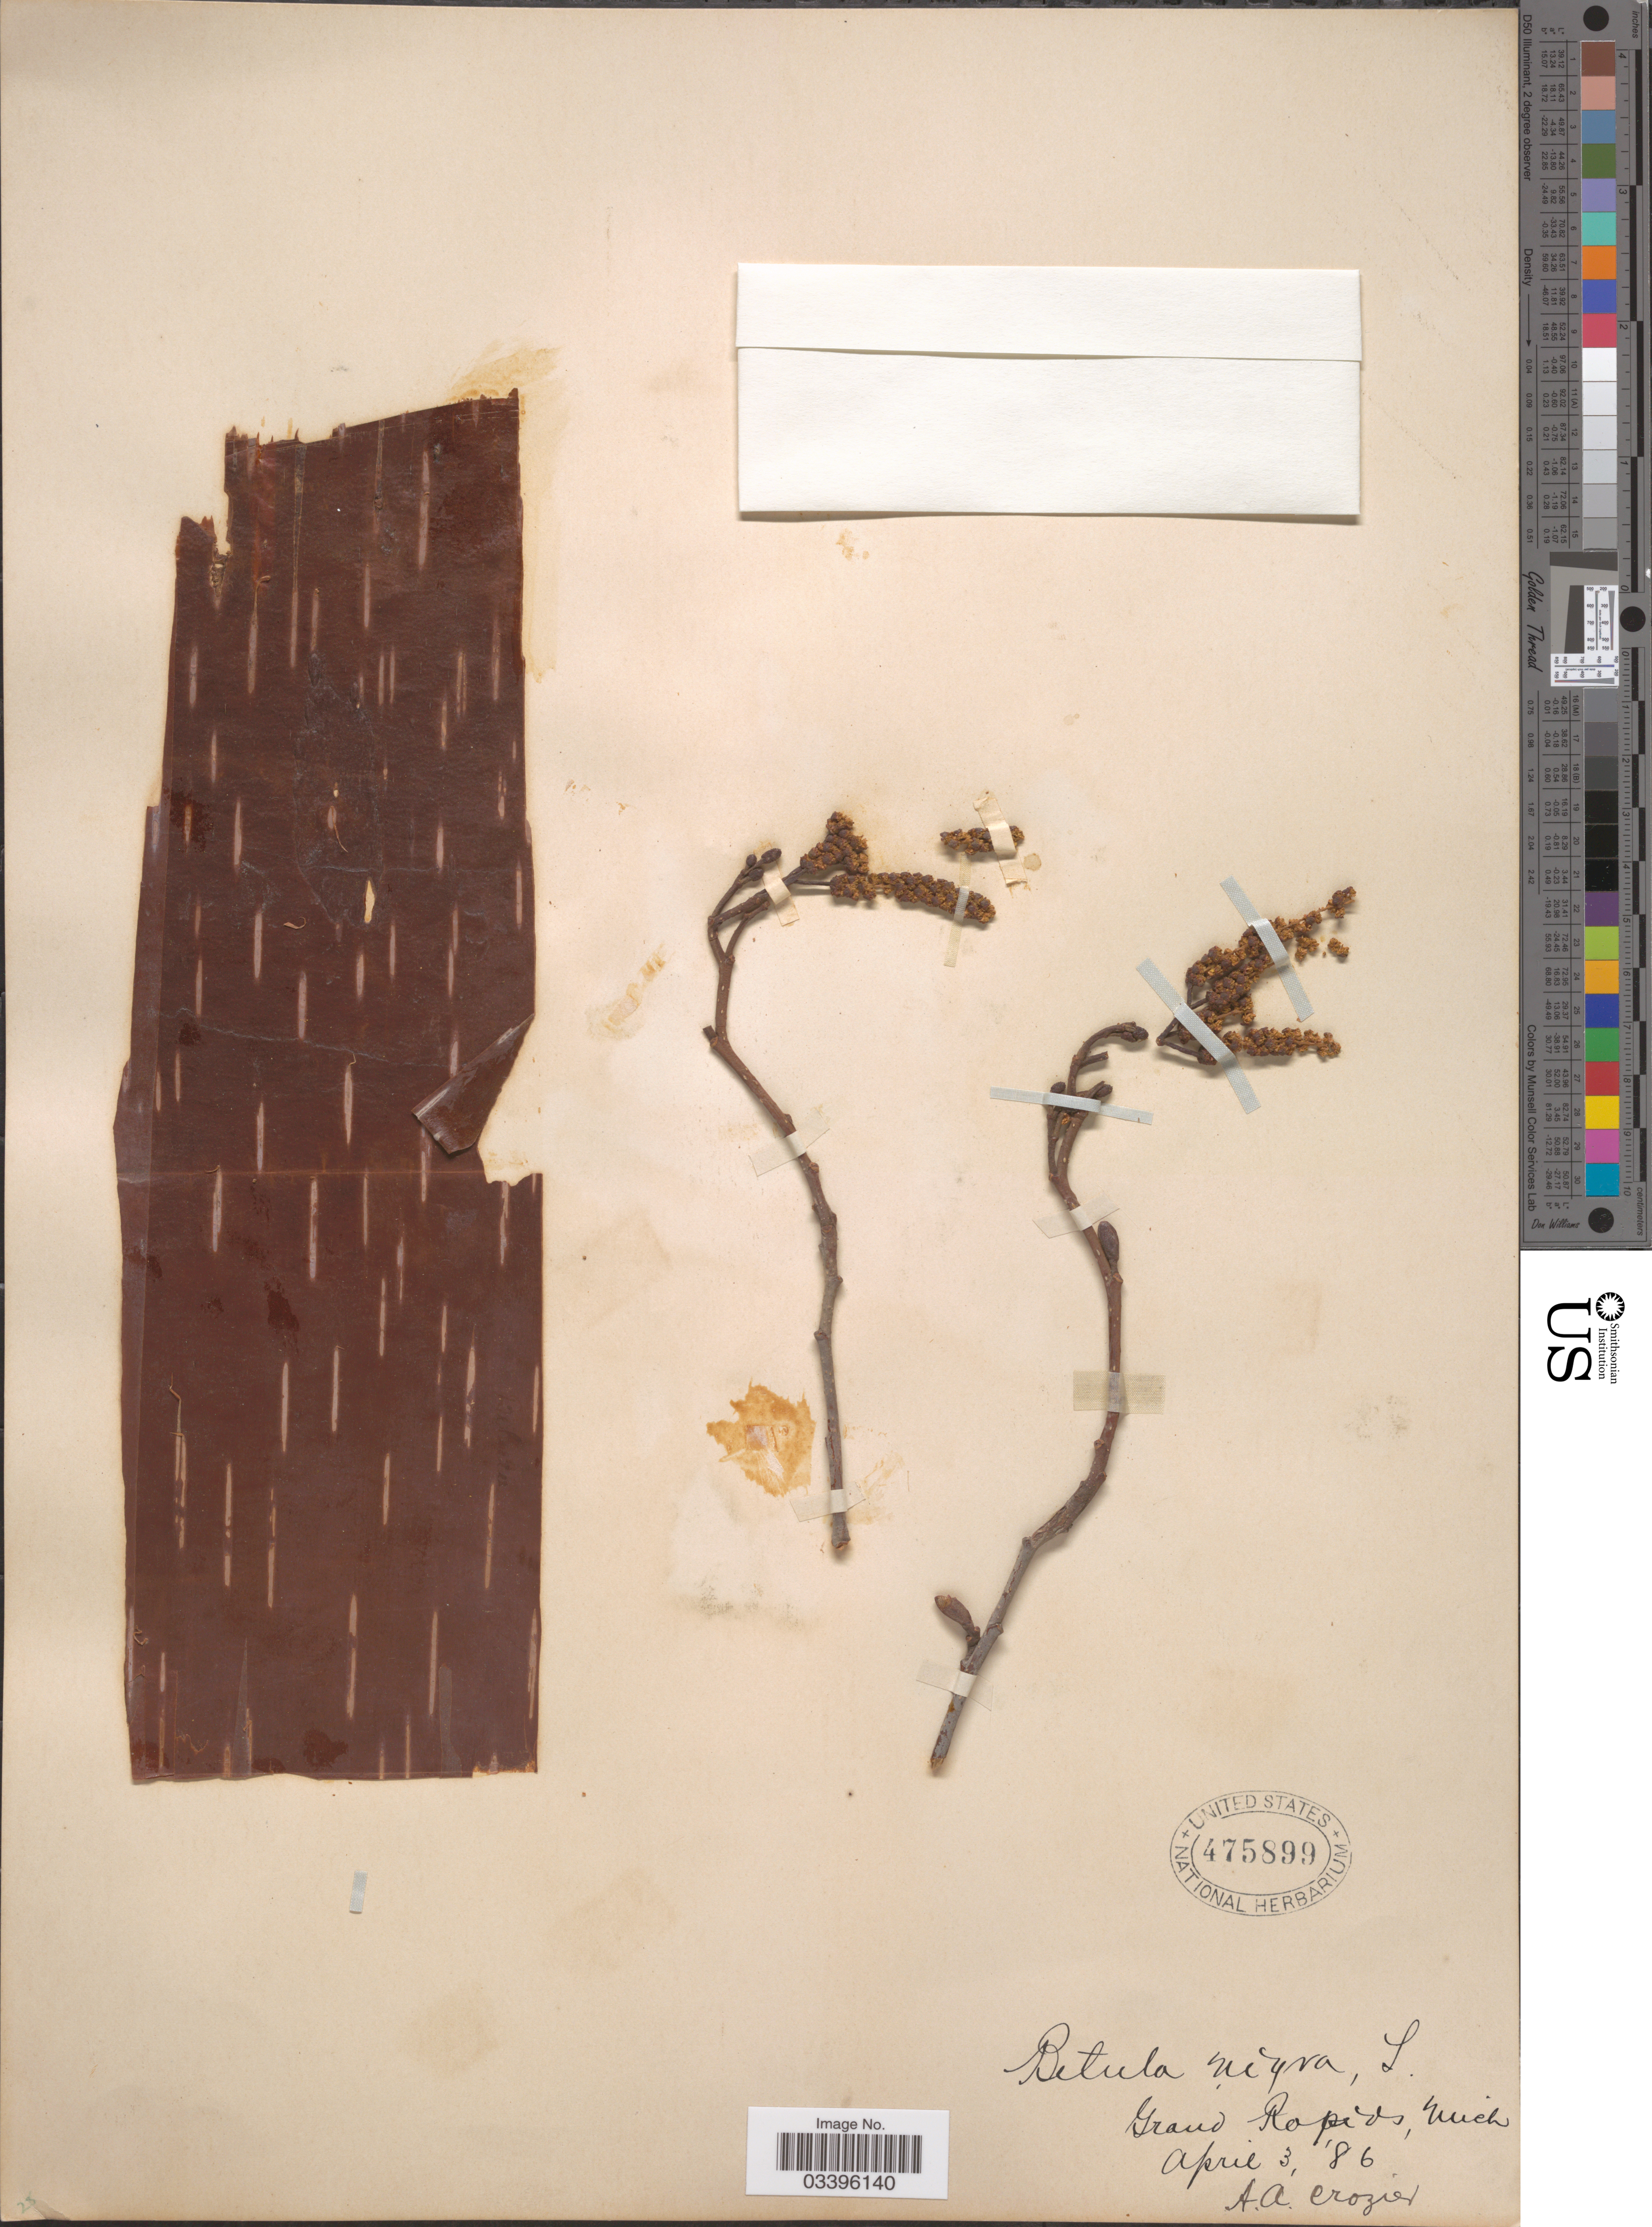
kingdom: Plantae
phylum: Tracheophyta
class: Magnoliopsida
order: Fagales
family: Betulaceae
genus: Betula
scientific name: Betula nigra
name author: L.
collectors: A. Crozier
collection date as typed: Transcribed d/m/y: 3/4/86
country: United States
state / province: Michigan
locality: Grand Rapids.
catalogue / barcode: US 475899